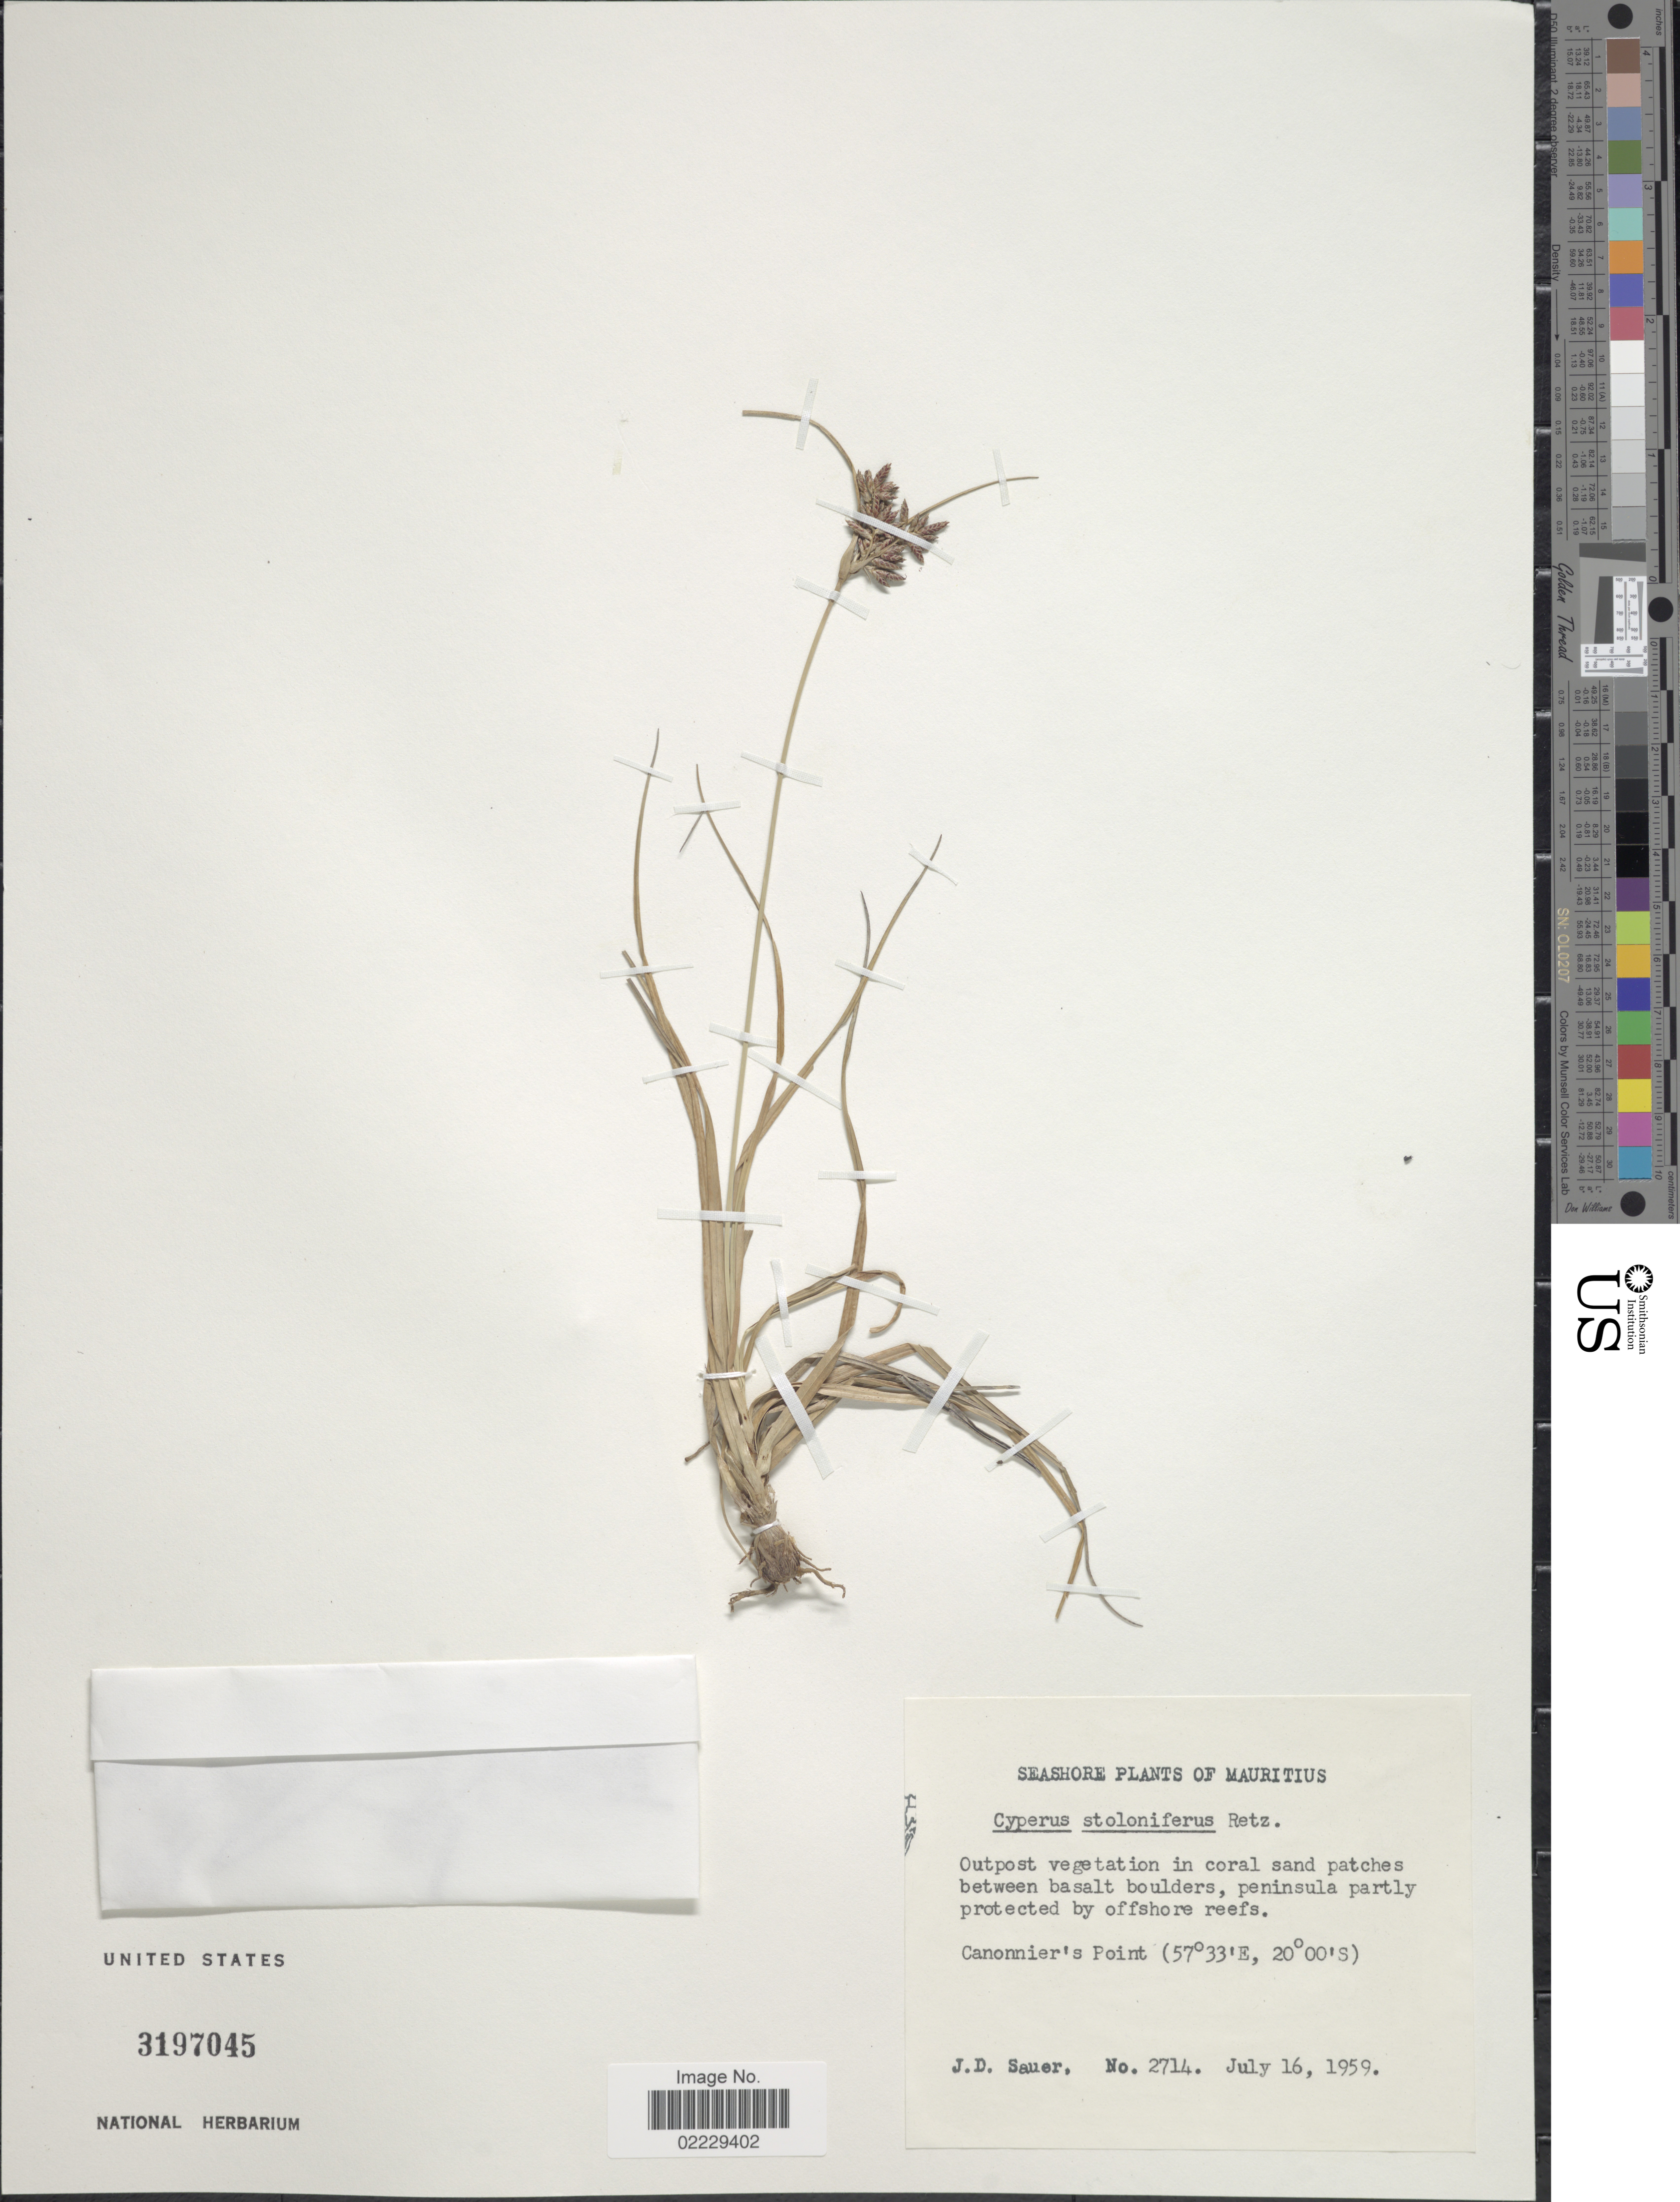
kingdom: Plantae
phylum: Tracheophyta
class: Liliopsida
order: Poales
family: Cyperaceae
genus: Cyperus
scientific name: Cyperus stoloniferus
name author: Retz.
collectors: J. D. Sauer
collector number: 2714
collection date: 1959-07-16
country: Mauritius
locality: Canonnier's Point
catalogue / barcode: US 3197045